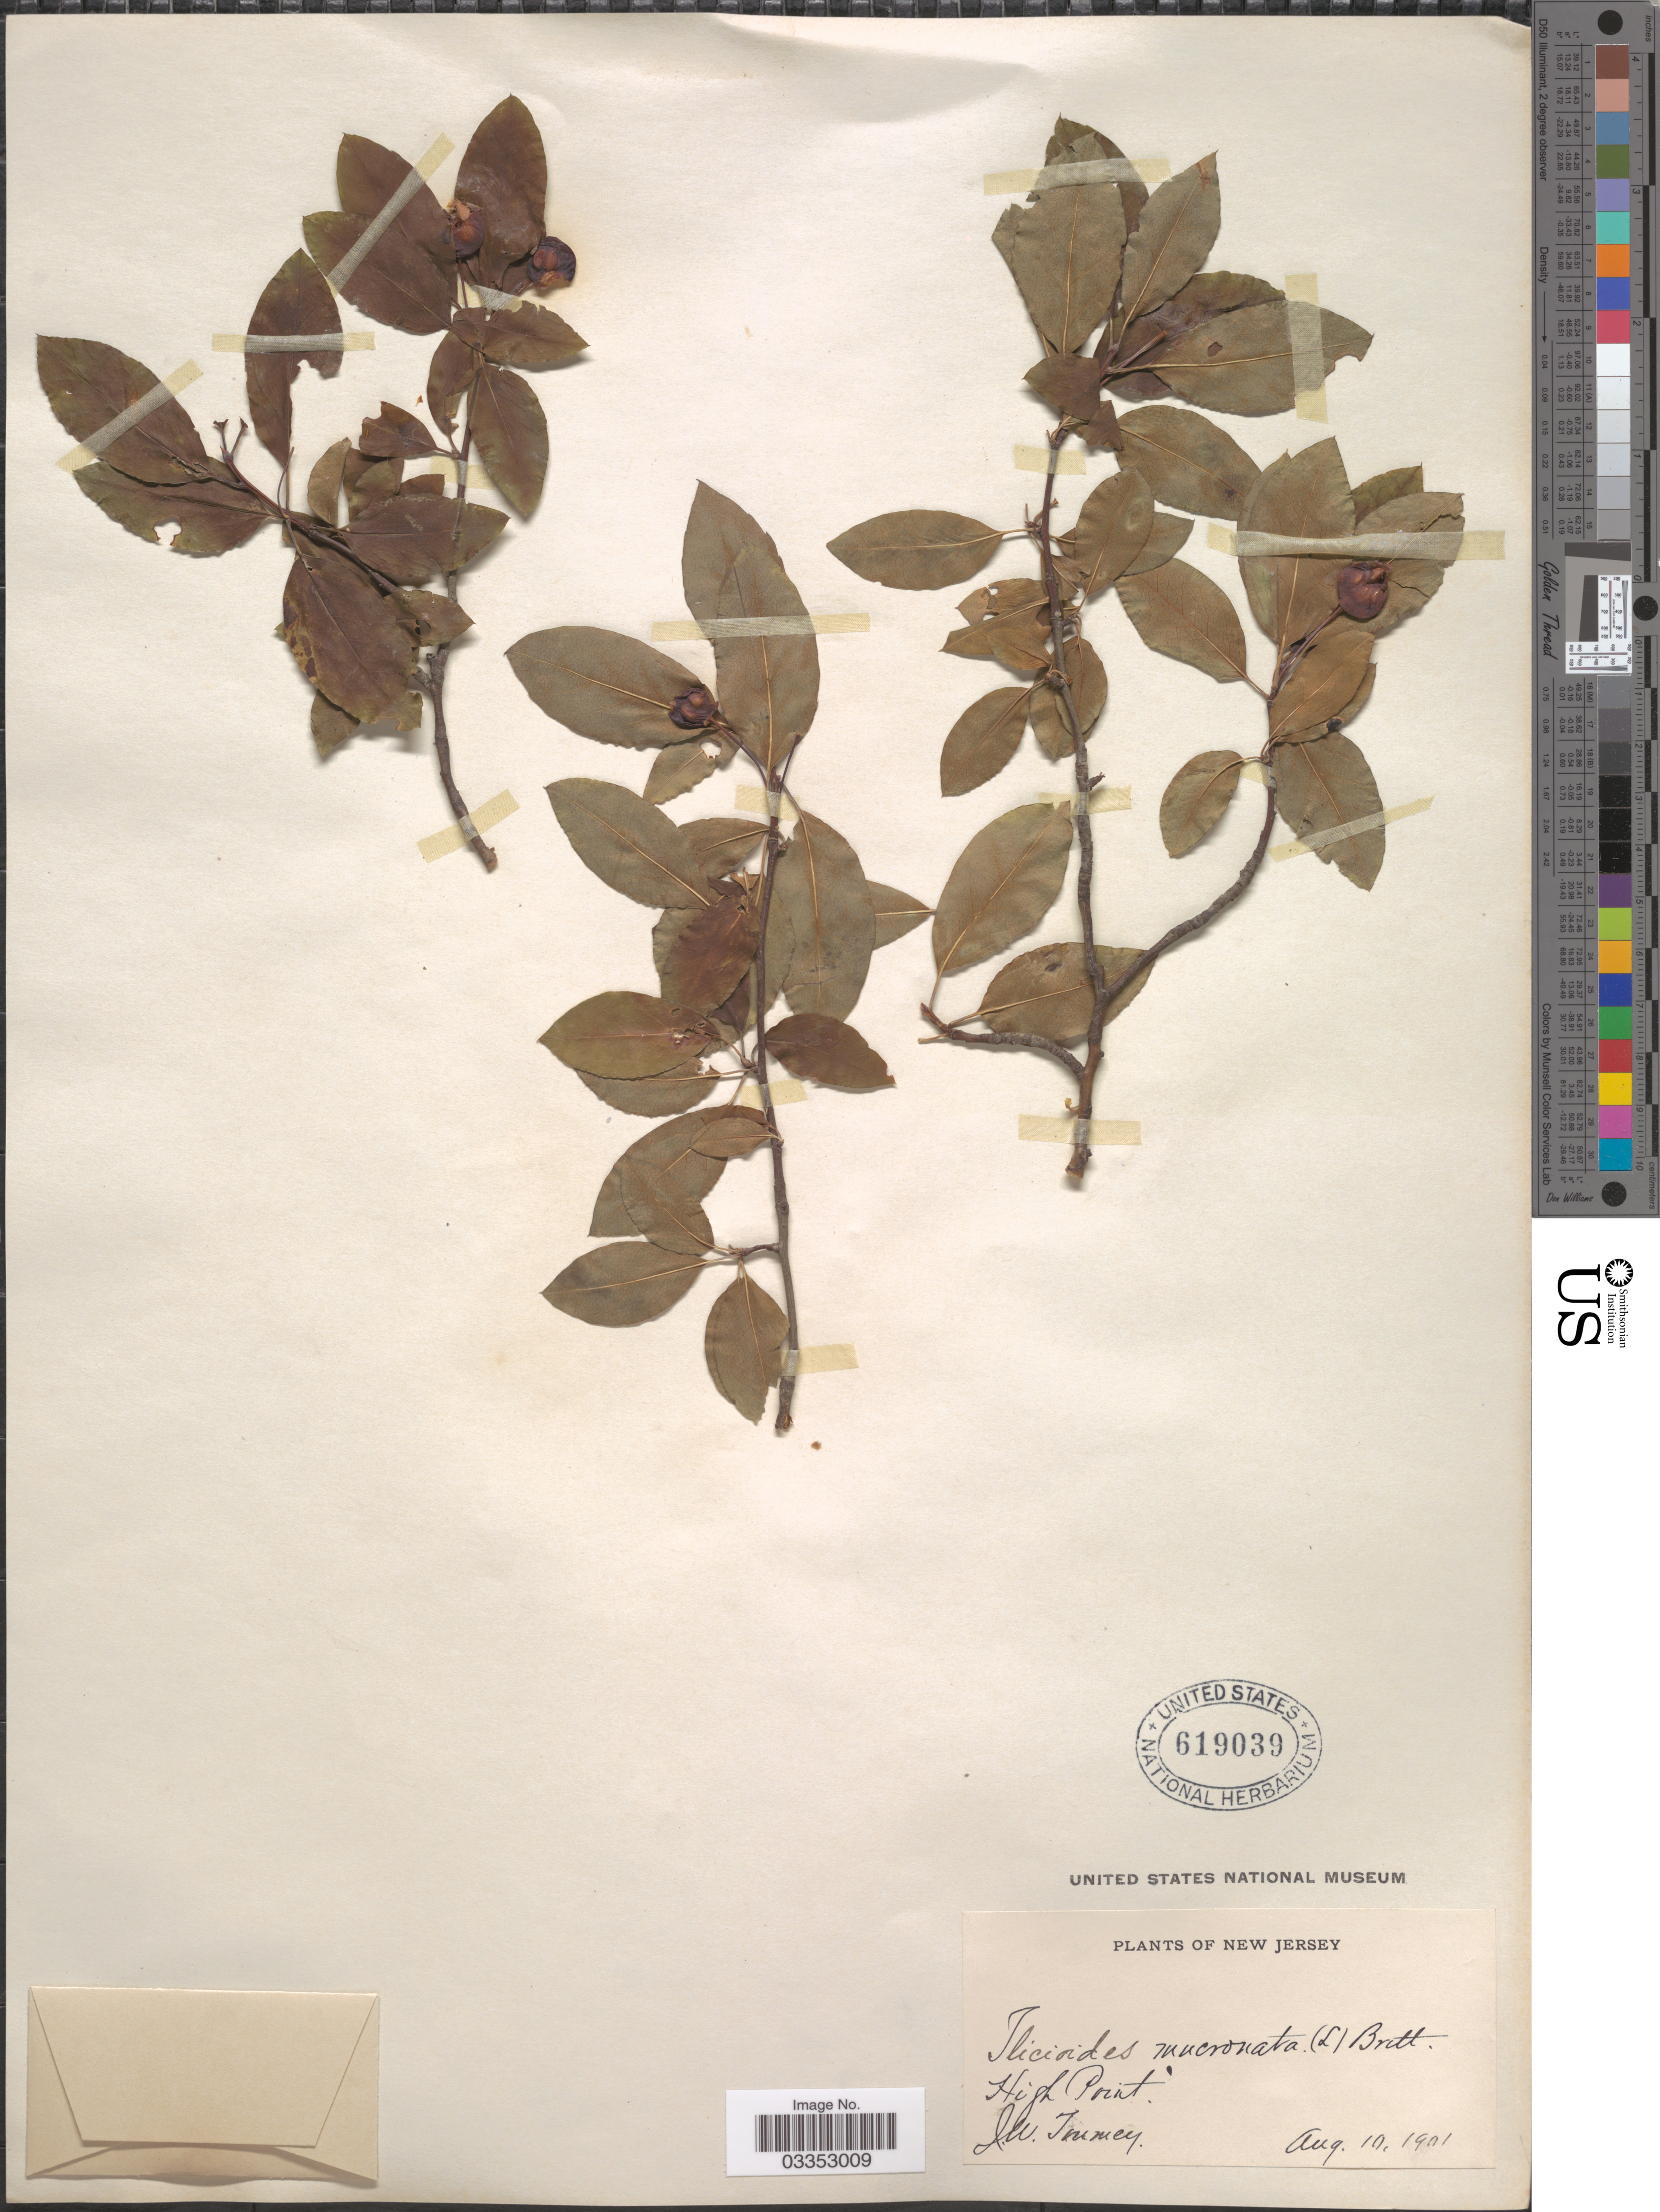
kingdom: Plantae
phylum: Tracheophyta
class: Magnoliopsida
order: Aquifoliales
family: Aquifoliaceae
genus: Nemopanthus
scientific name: Nemopanthus mucronatus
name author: (L.) Trel.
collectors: J. W. Toumey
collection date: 1901-08-10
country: United States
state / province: New Jersey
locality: High Point.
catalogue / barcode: US 619039